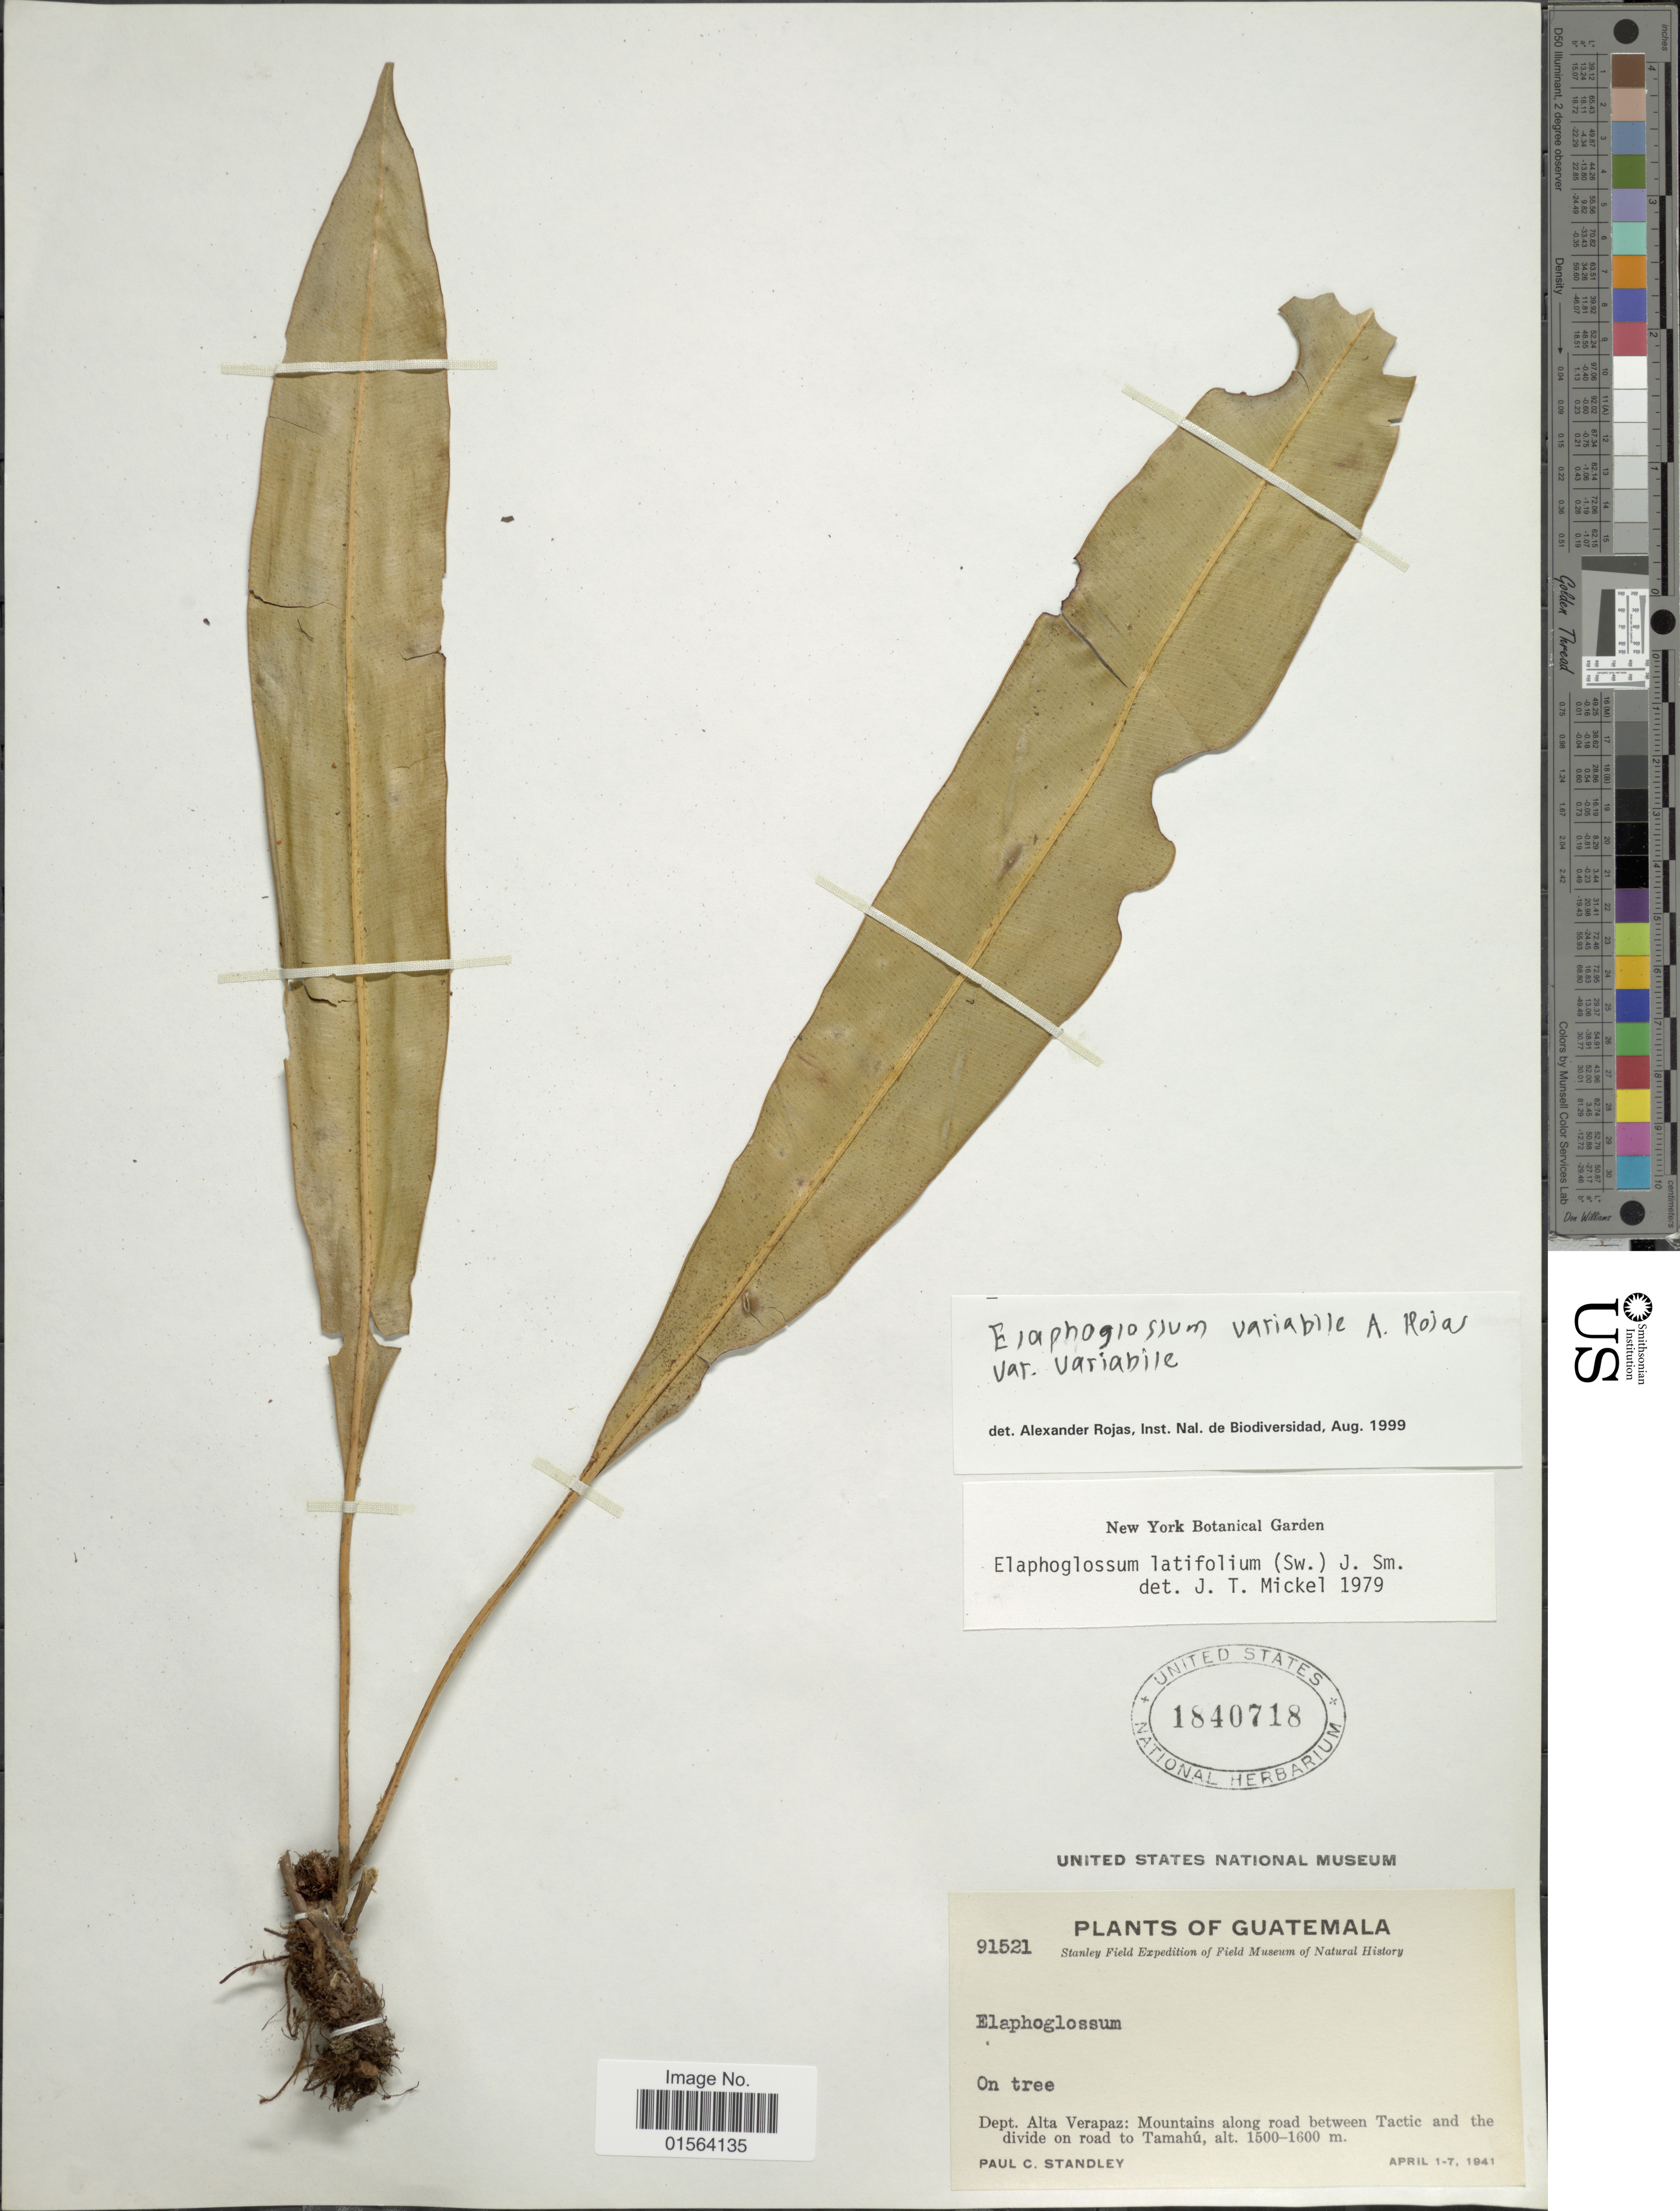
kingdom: Plantae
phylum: Tracheophyta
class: Polypodiopsida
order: Polypodiales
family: Dryopteridaceae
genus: Elaphoglossum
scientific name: Elaphoglossum latifolium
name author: (Sw.) J. Sm.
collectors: P. C. Standley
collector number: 91521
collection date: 1941-04-01/1941-04-07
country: Guatemala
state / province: Alta Verapaz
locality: Dept. Alta Verapaz: Mountains along road between Tactic and the divide on road to Tamahu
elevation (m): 1500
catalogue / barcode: US 1840718